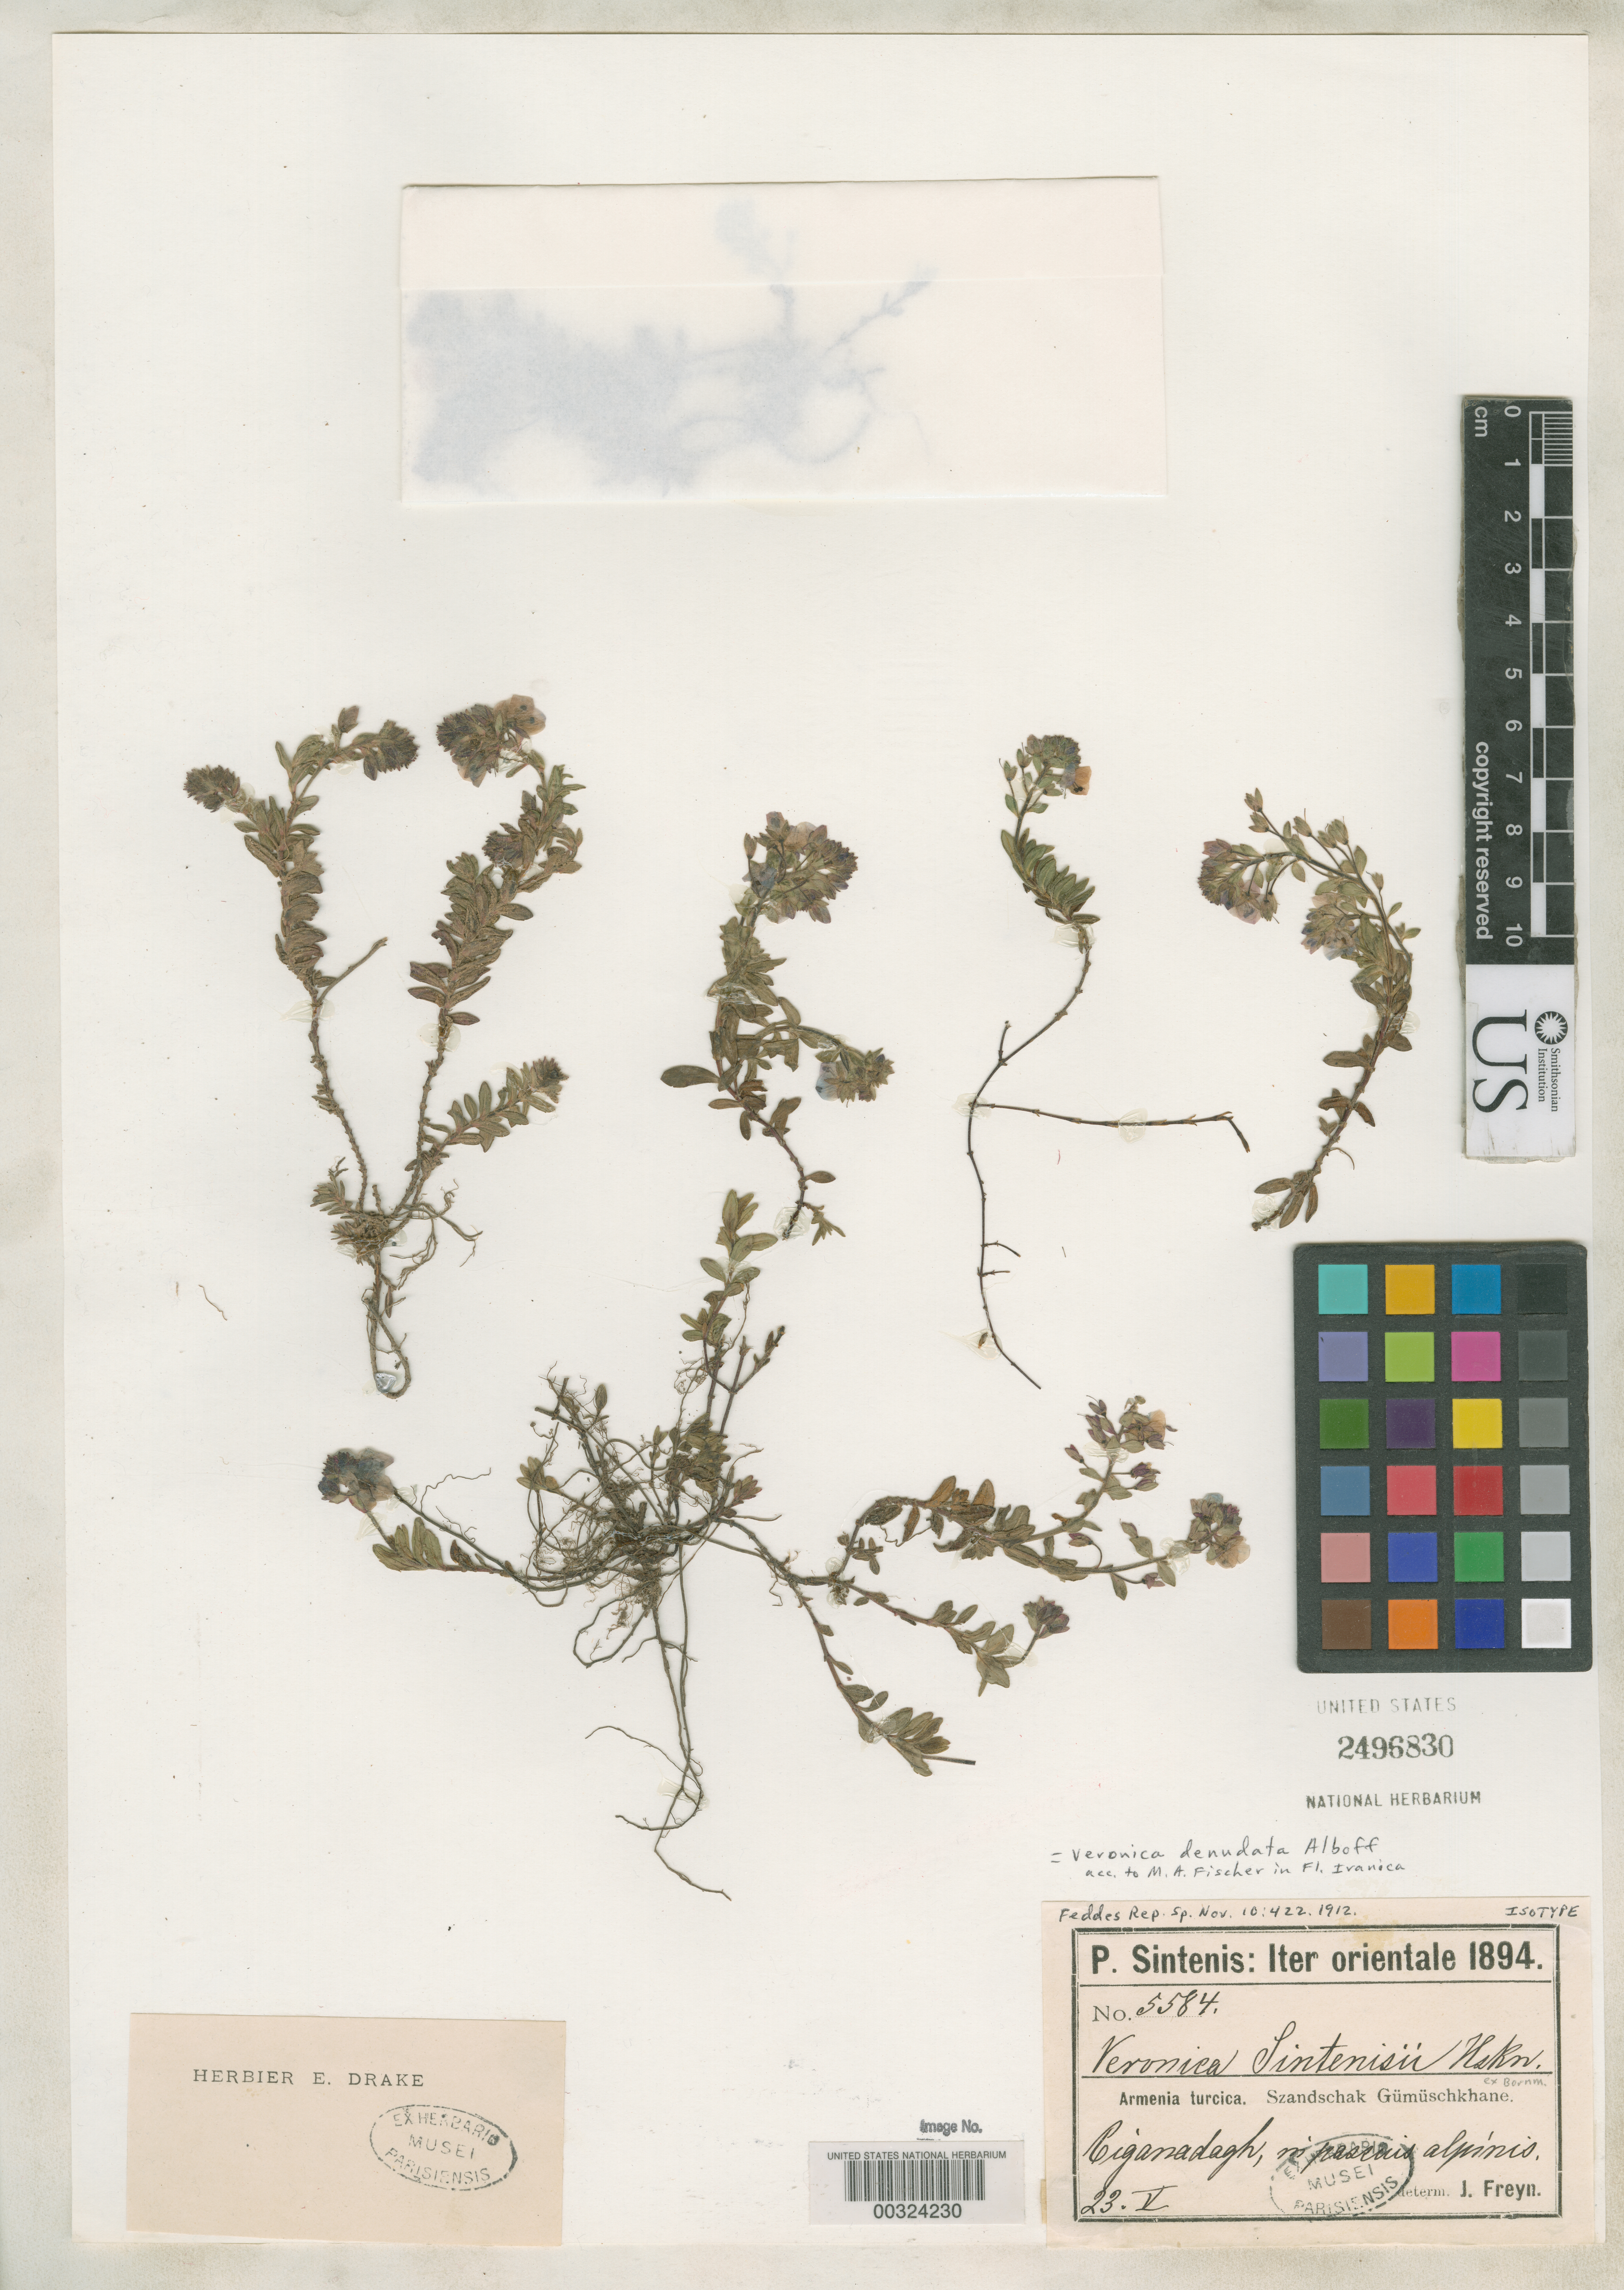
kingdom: Plantae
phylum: Tracheophyta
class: Magnoliopsida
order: Lamiales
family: Plantaginaceae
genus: Veronica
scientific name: Veronica sintenisii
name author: Hausskn. ex Bornm.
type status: Isotype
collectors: P. Sintenis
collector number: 5584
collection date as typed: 23 May 1894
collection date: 1894-05-23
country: Turkey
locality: Szandschak Gumuschkhane.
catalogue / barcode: US 2496830